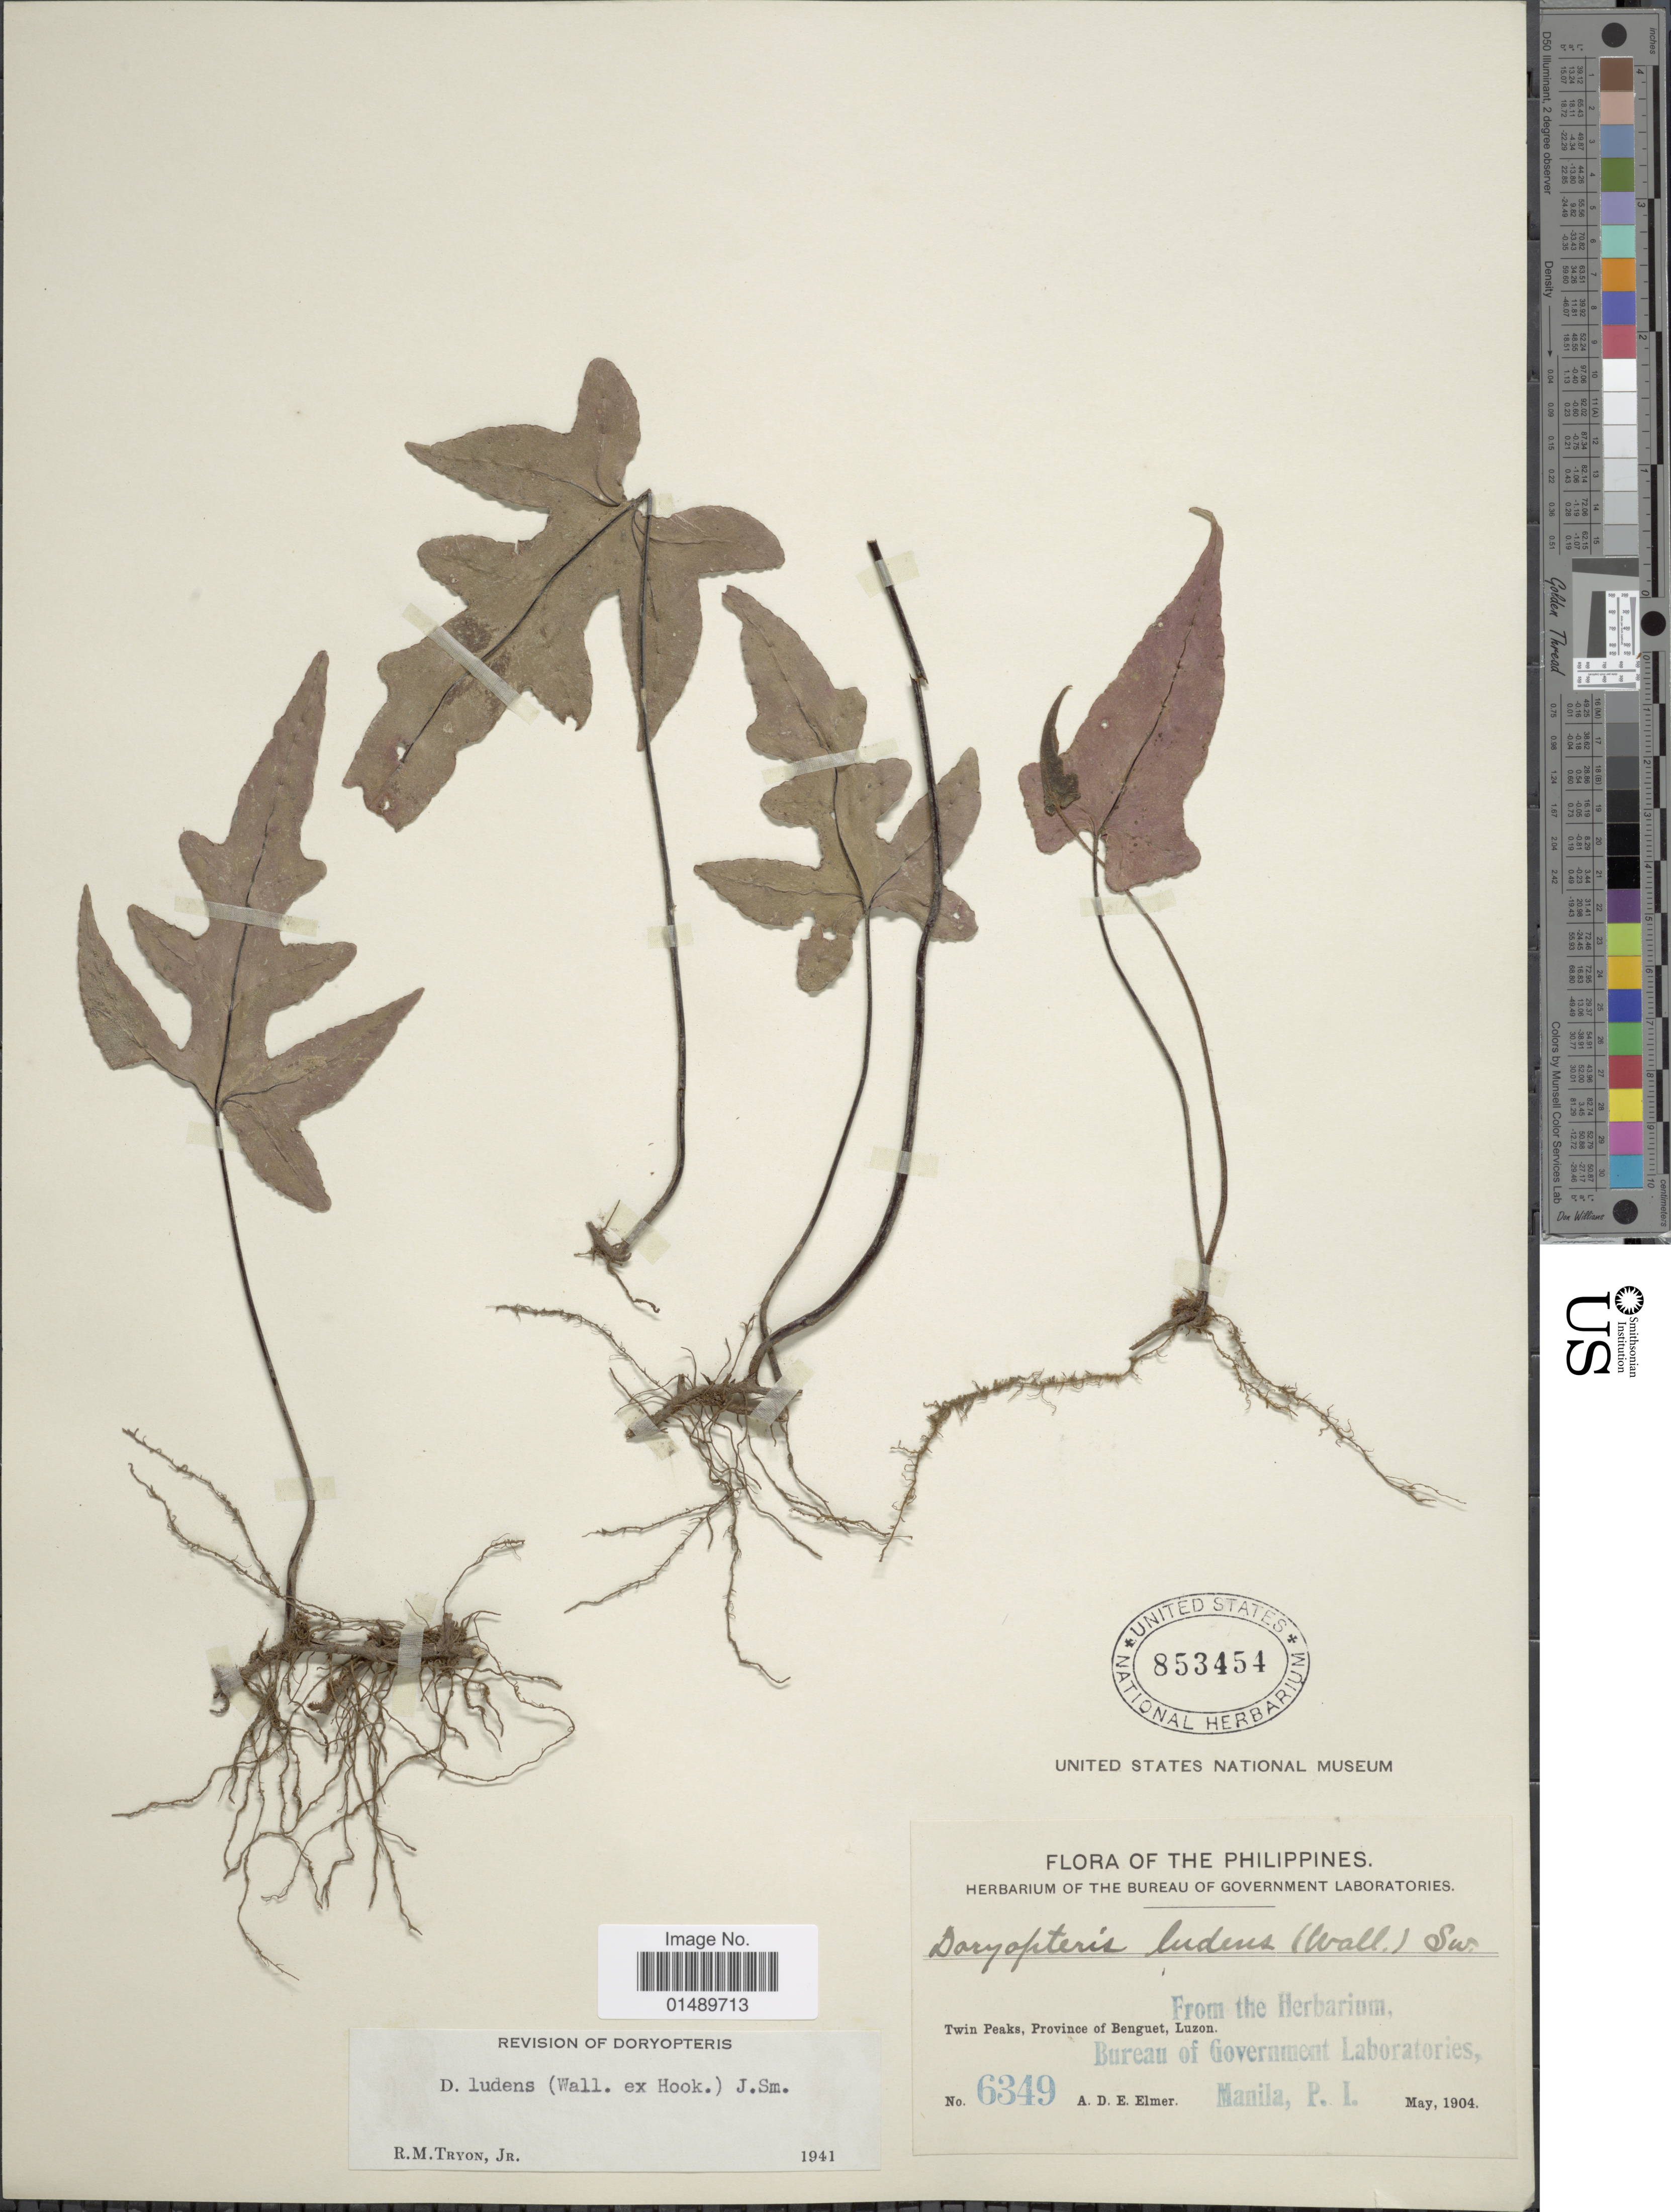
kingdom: Plantae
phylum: Tracheophyta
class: Polypodiopsida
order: Polypodiales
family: Pteridaceae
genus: Calciphilopteris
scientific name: Calciphilopteris ludens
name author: (Wall. ex Hook.) Yesilyurt & H. Schneid.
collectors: A. D. E. Elmer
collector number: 6349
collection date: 1904-05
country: Philippines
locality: Philippines, Twin Peak, Province Benguet, Luzon.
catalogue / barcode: US 853454